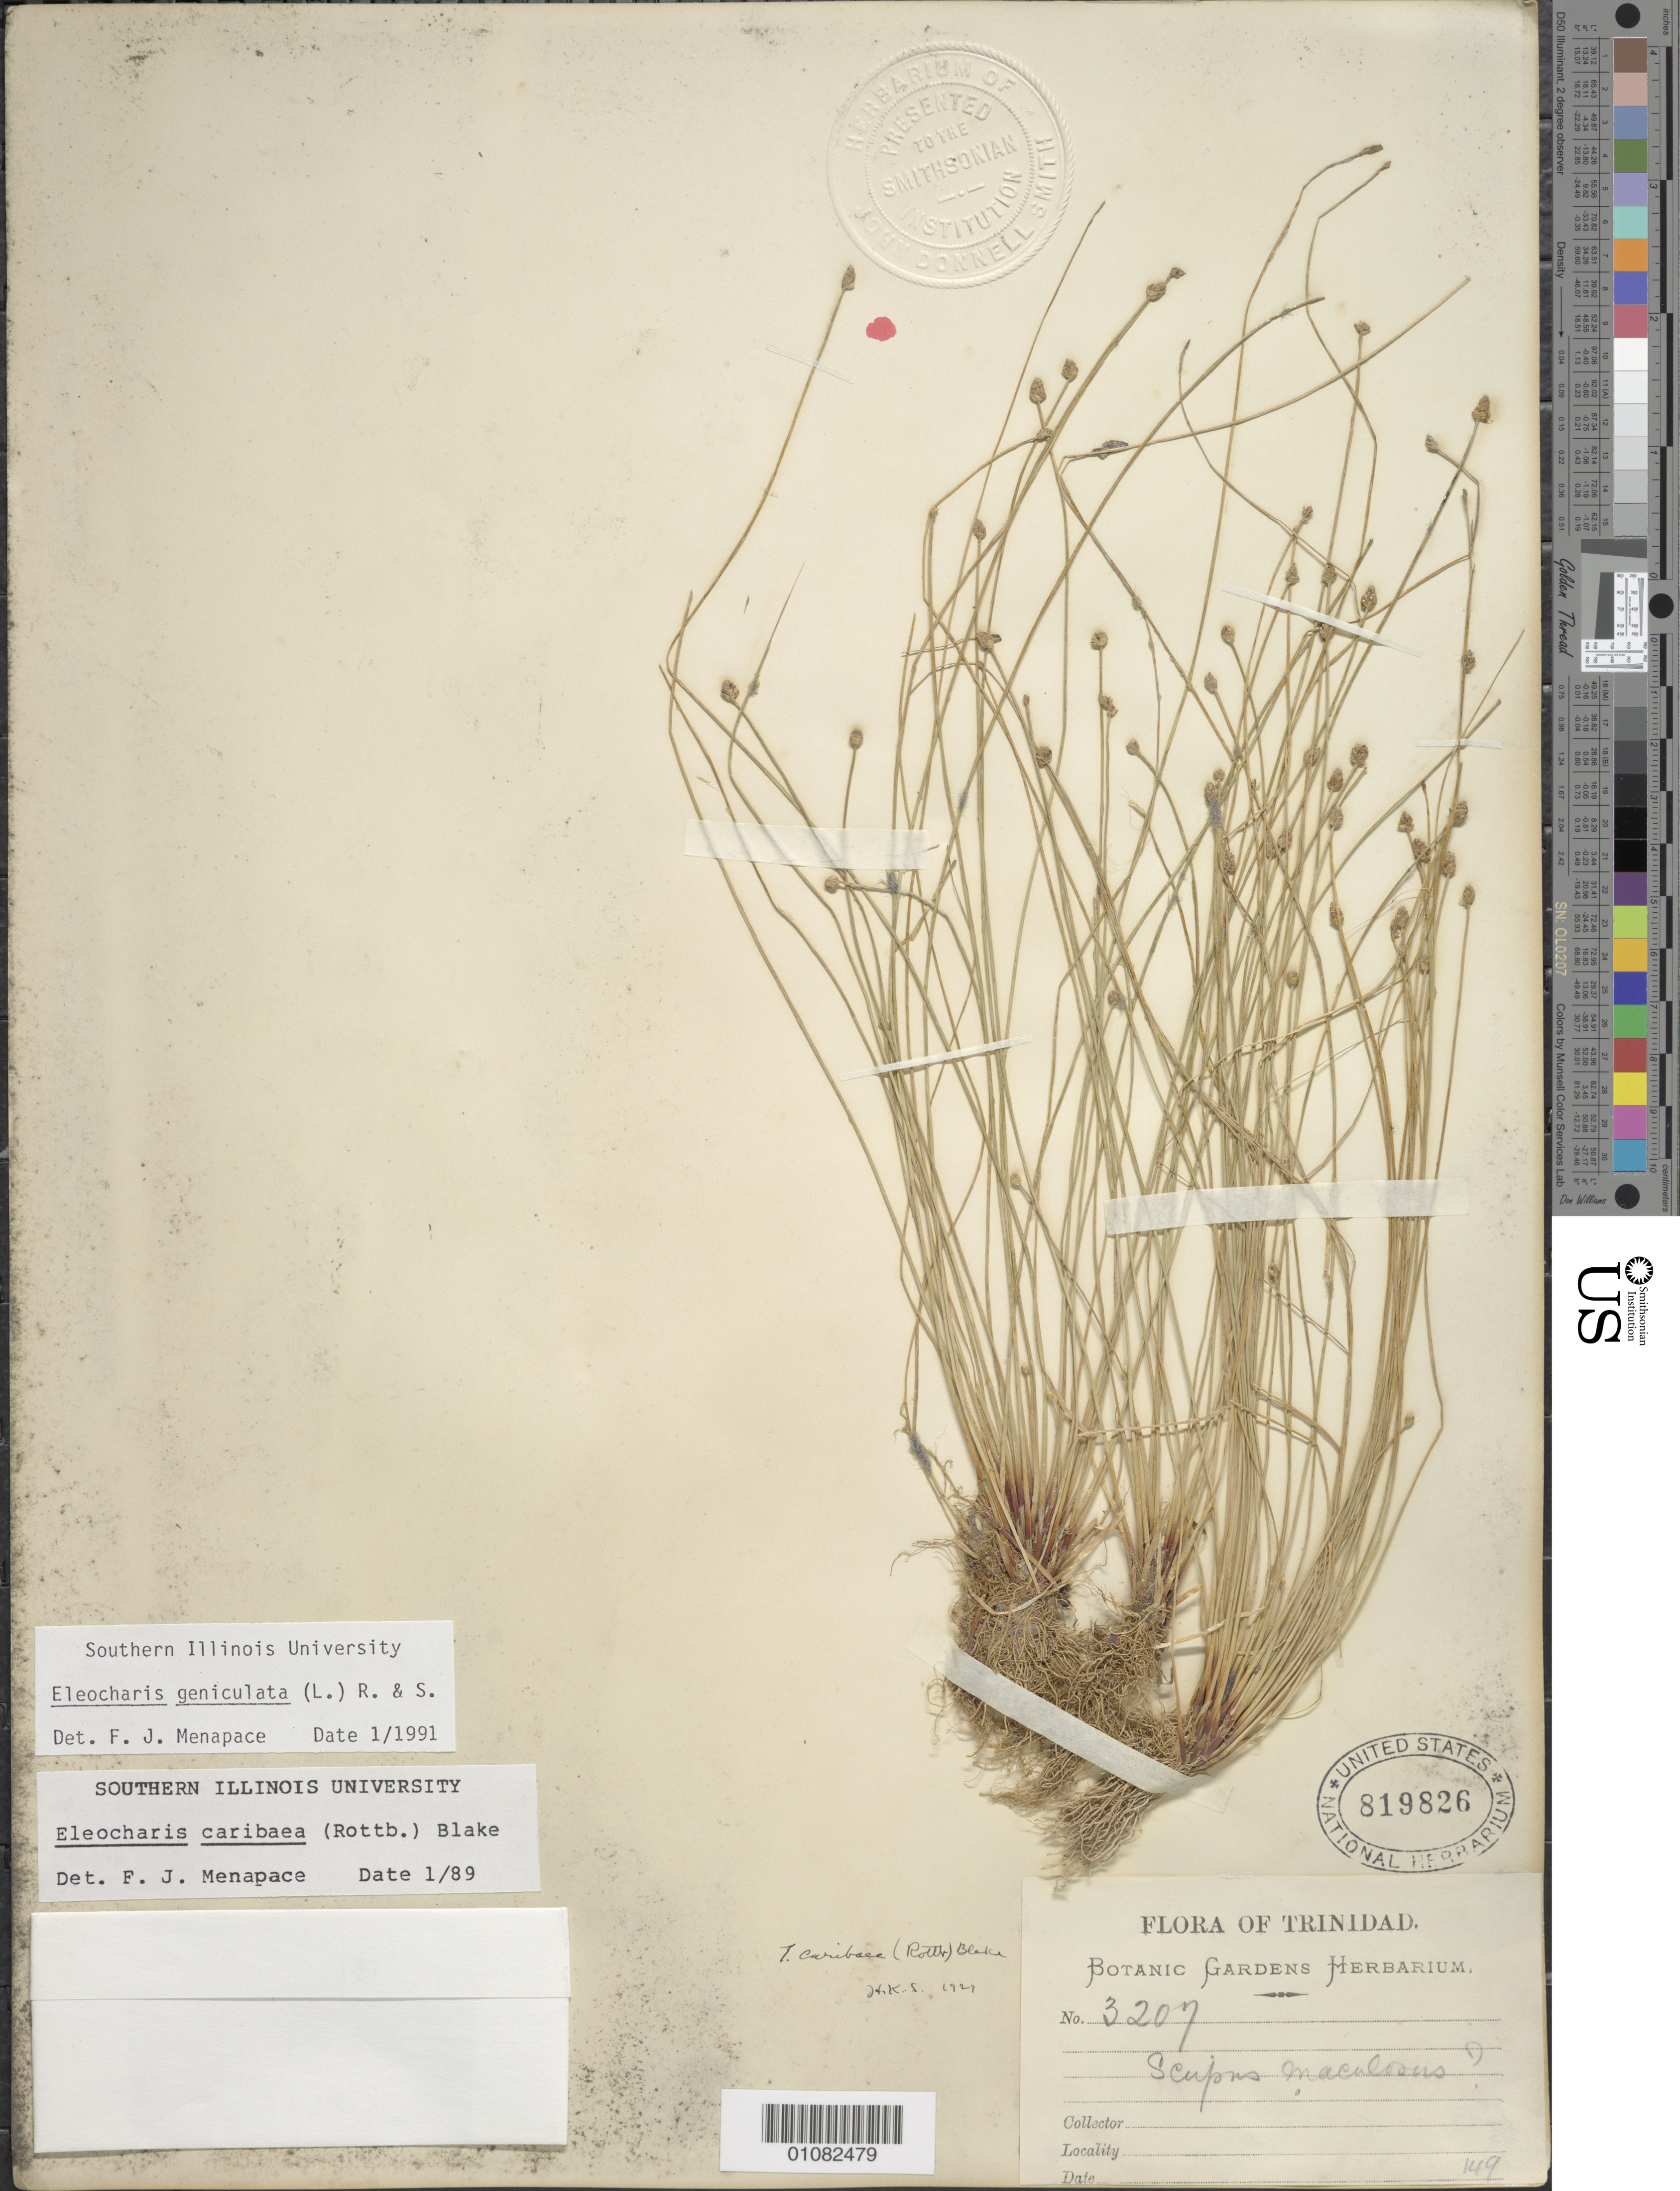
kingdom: Plantae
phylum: Tracheophyta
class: Liliopsida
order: Poales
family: Cyperaceae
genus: Eleocharis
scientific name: Eleocharis geniculata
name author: (L.) Roem. & Schult.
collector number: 3207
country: Trinidad and Tobago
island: Trinidad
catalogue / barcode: US 819826